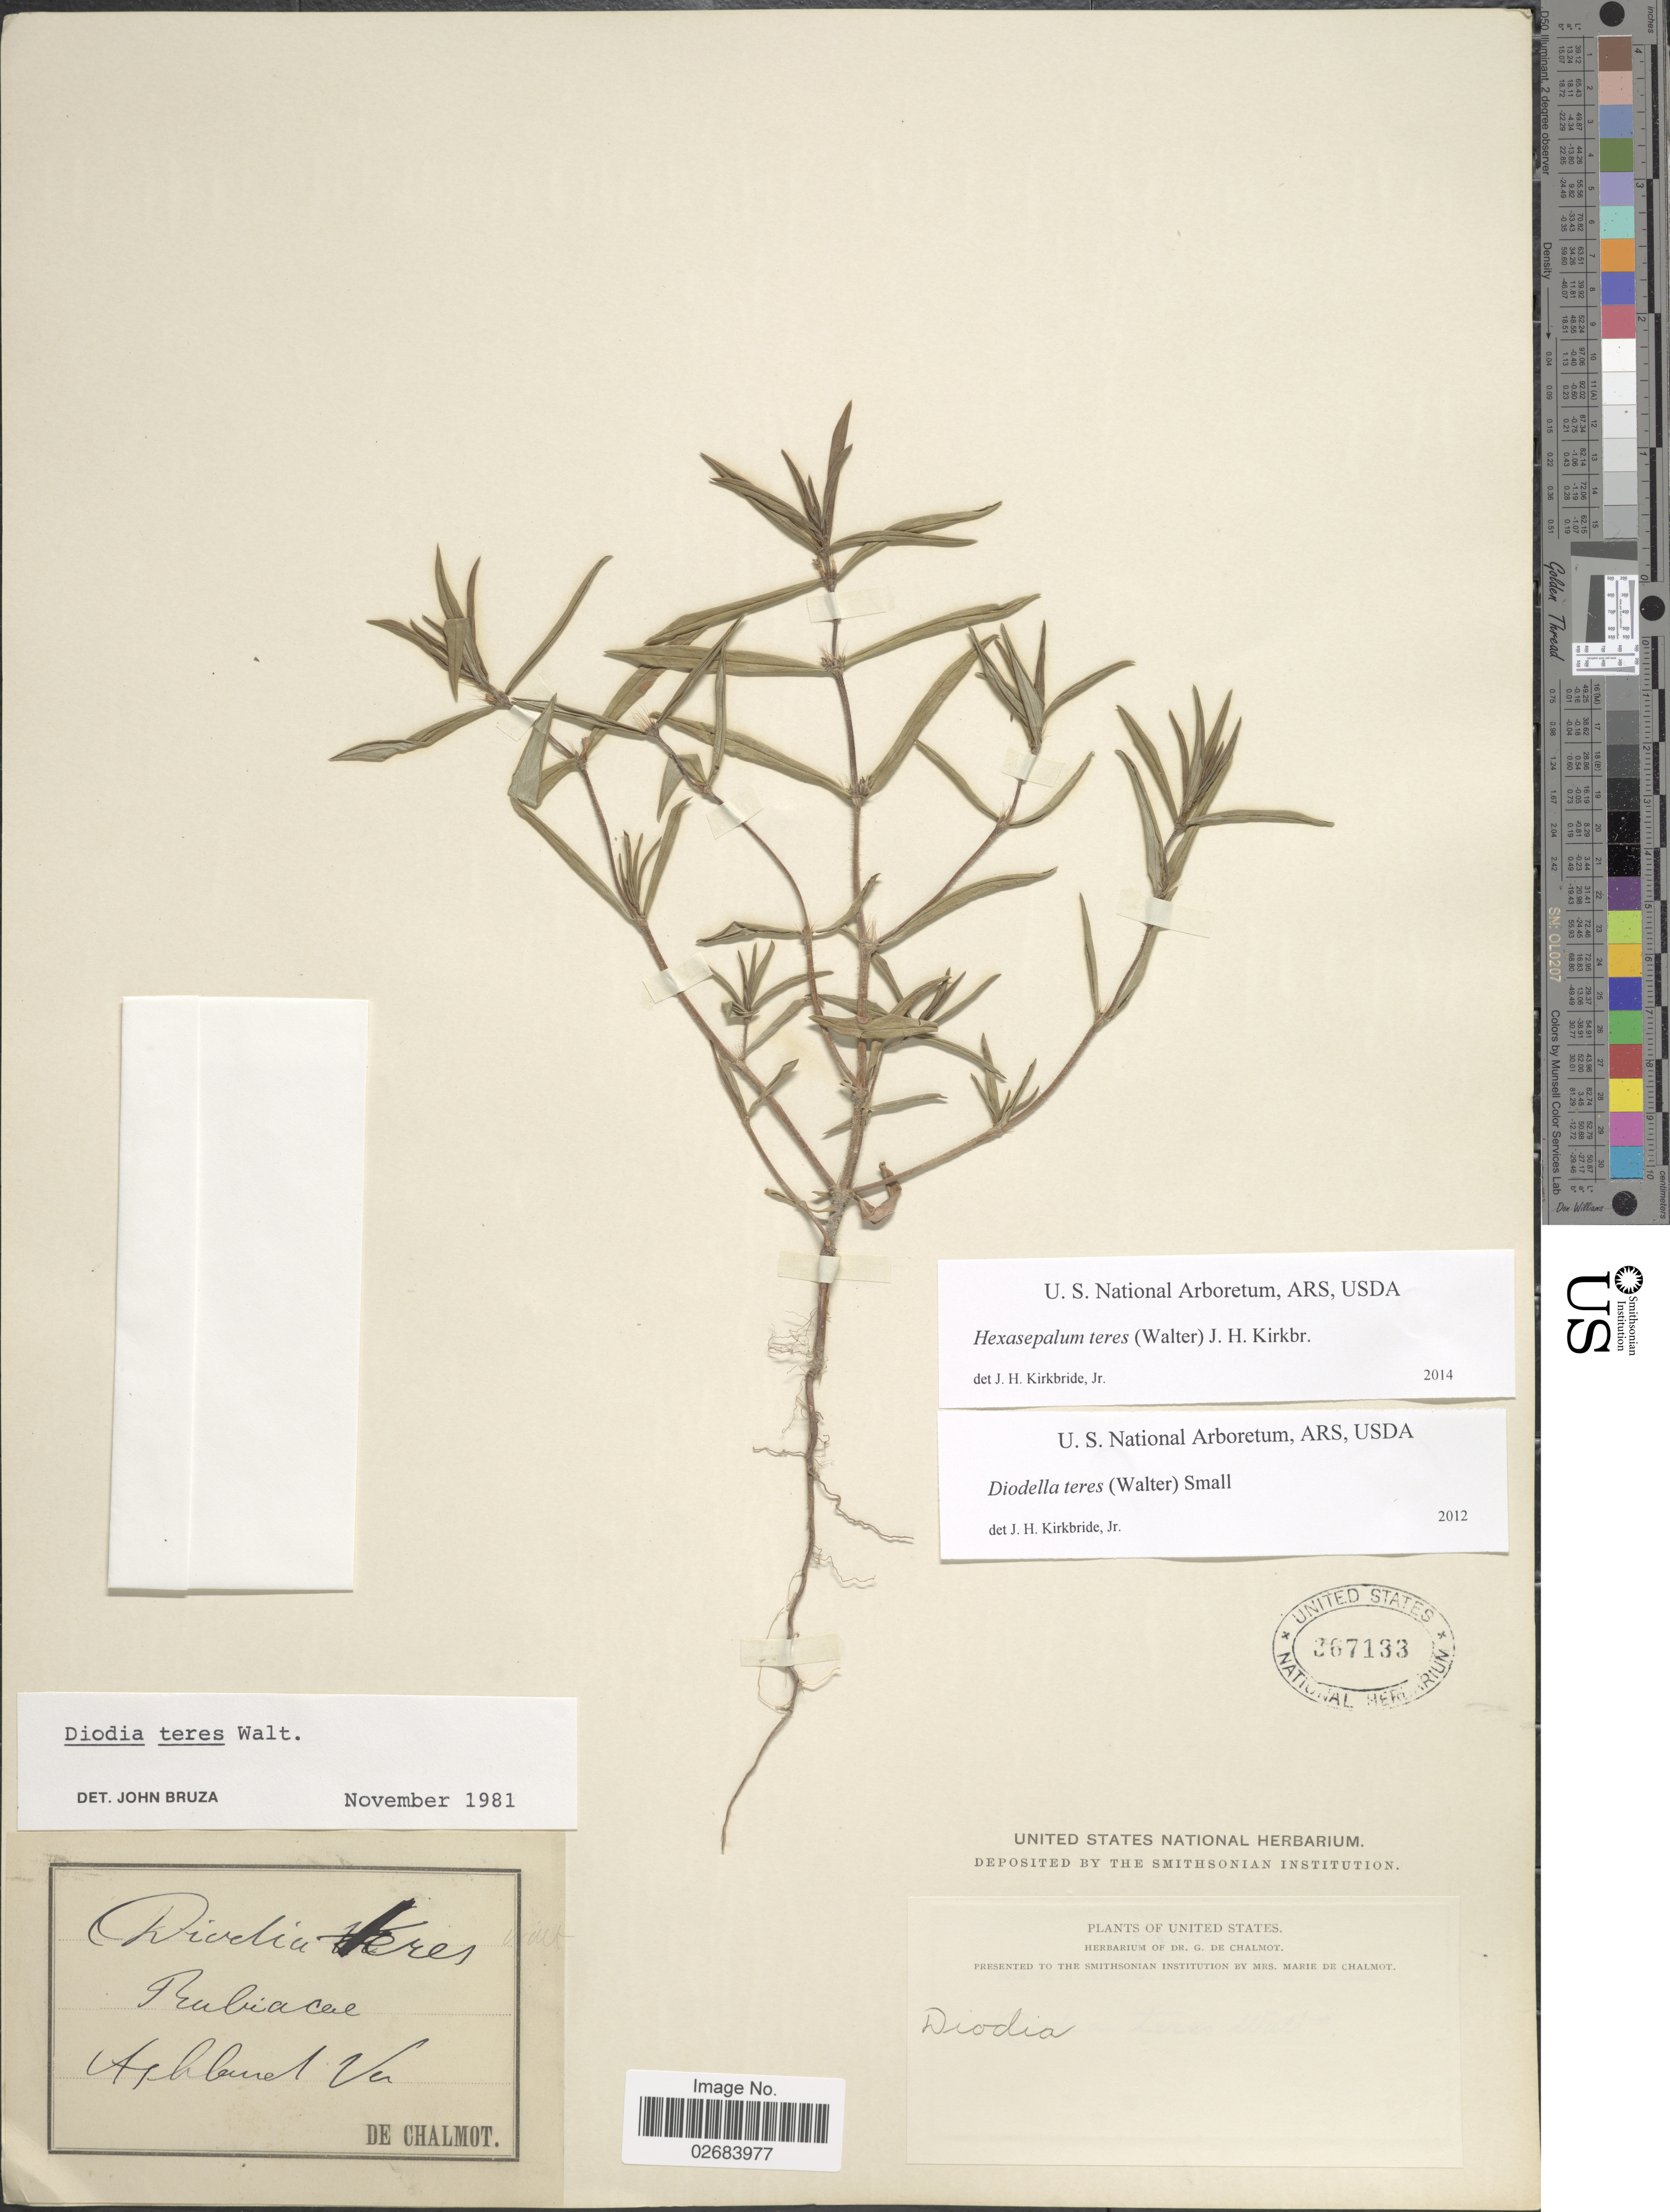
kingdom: Plantae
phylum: Tracheophyta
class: Magnoliopsida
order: Gentianales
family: Rubiaceae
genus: Diodia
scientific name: Diodia teres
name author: Walter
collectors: G. de Chalmot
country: United States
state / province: Virginia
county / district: Hanover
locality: Ashland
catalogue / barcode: US 367133